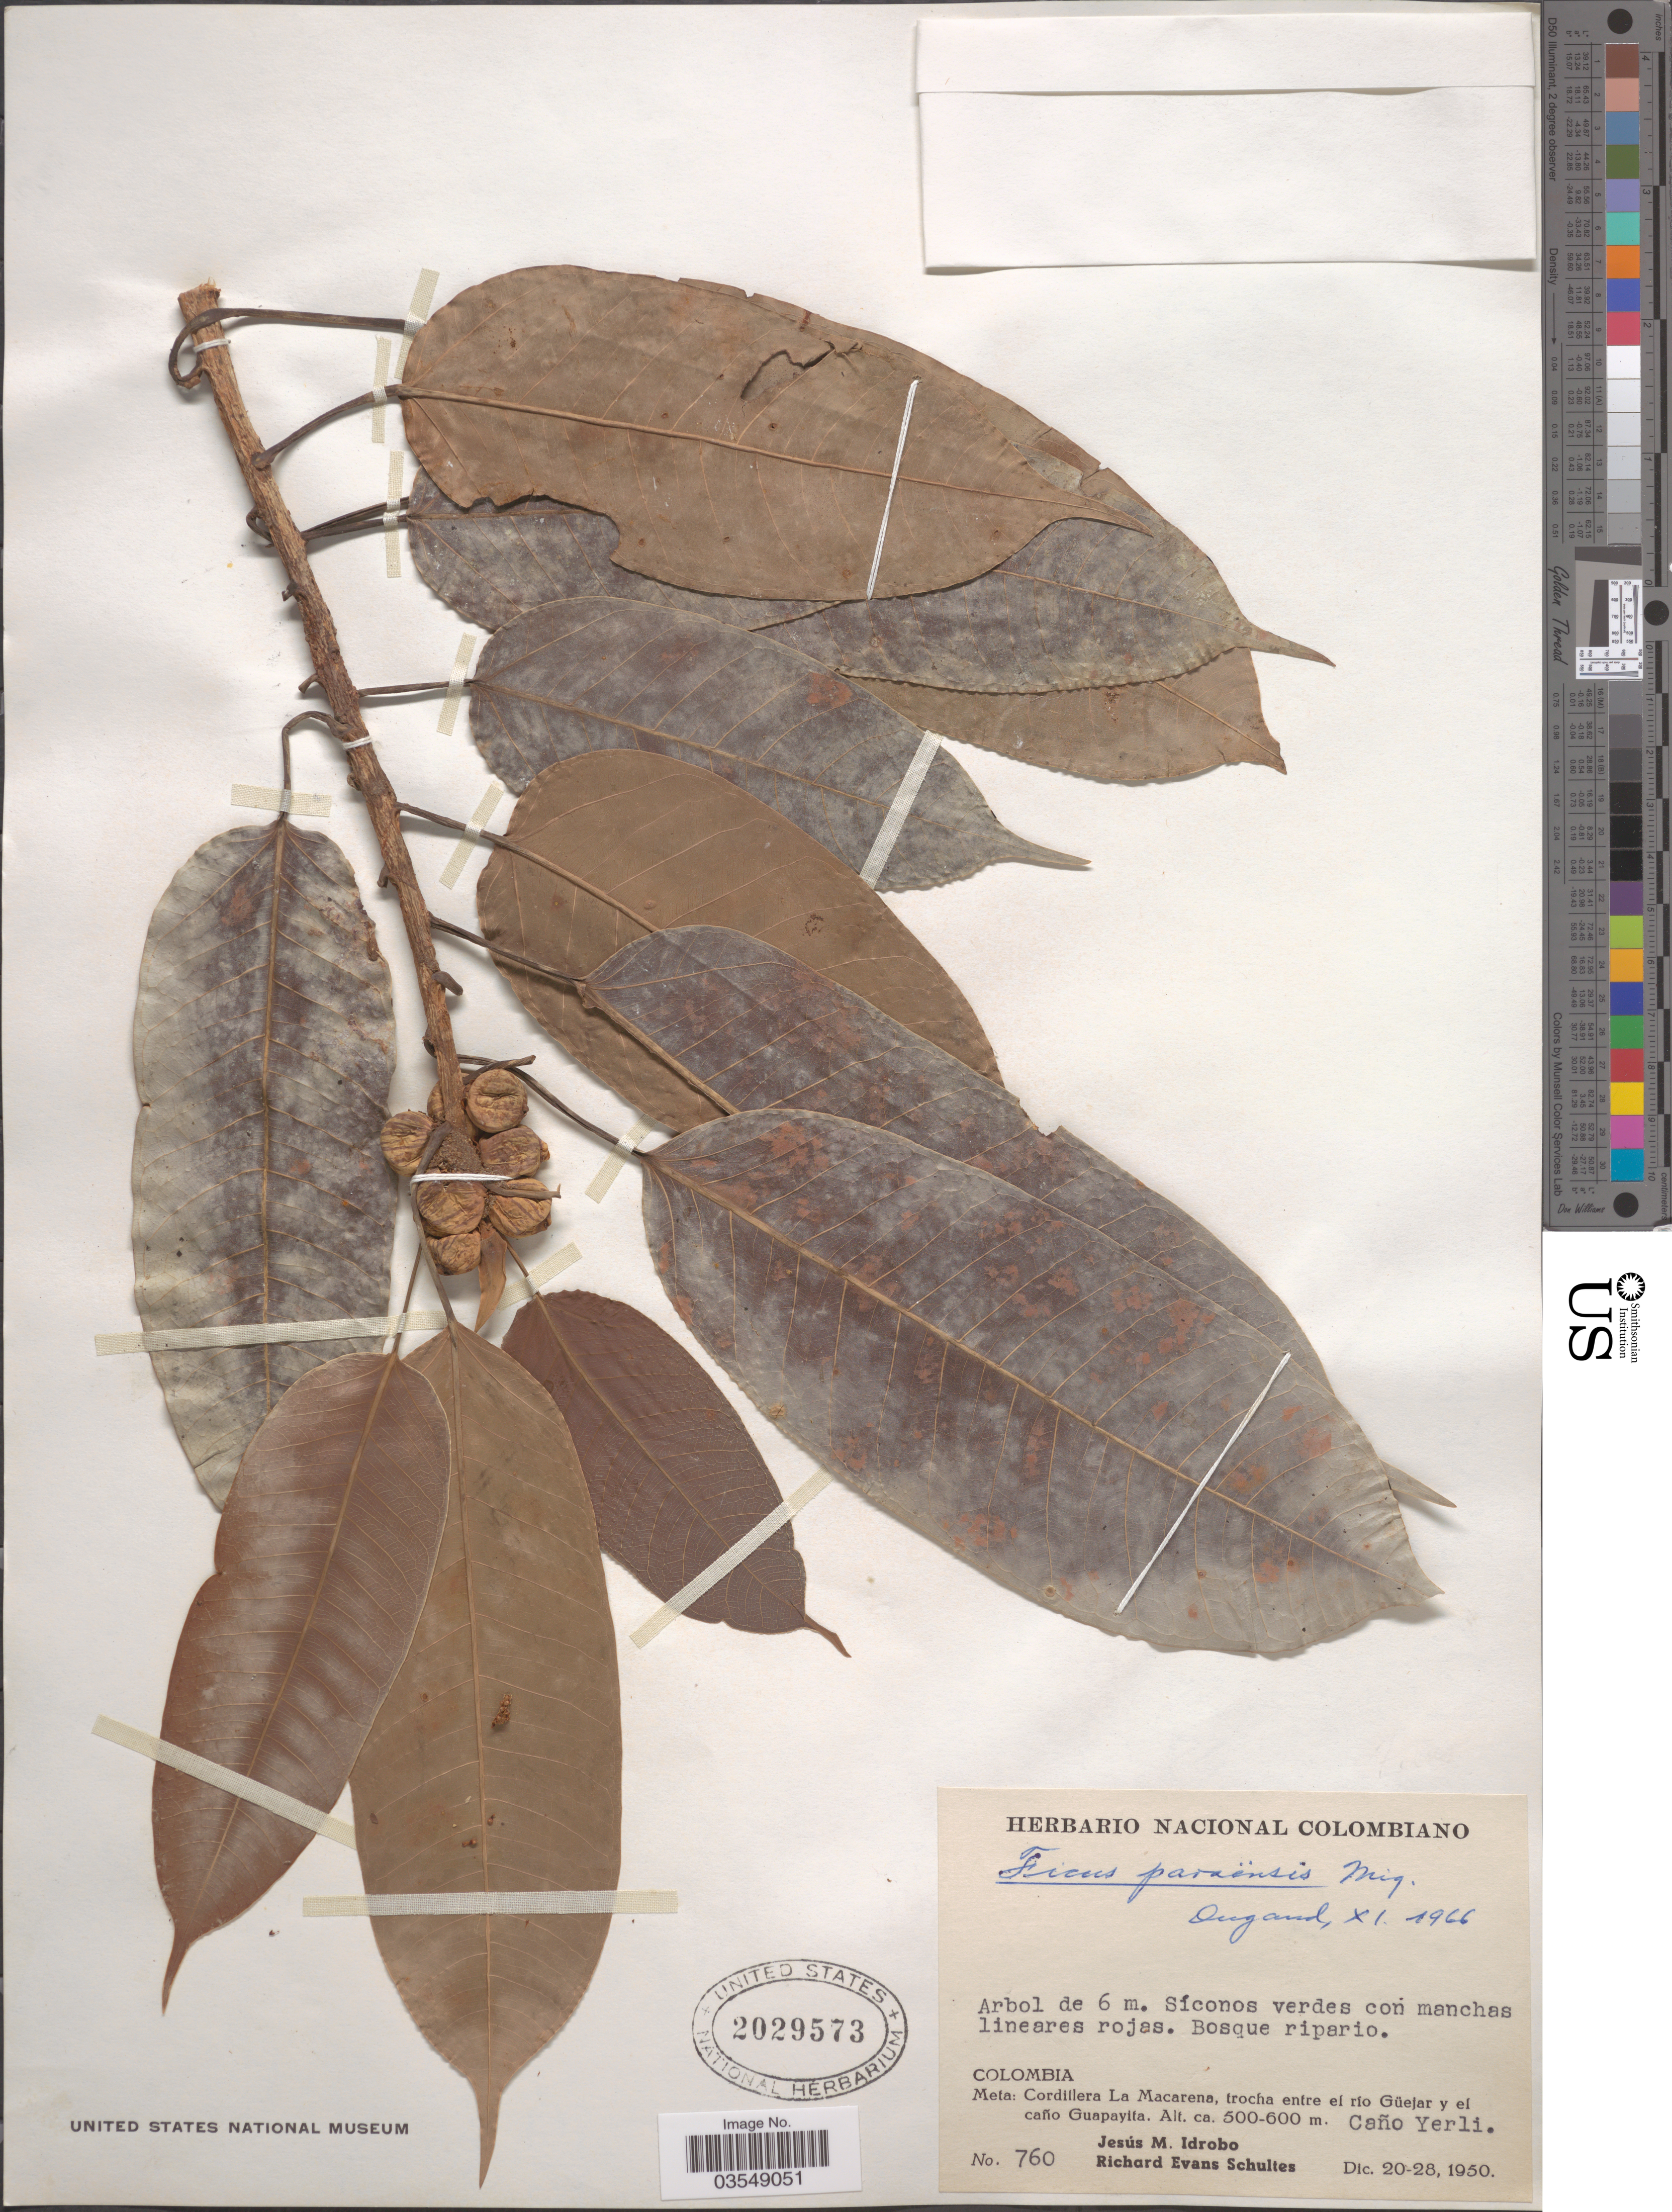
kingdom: Plantae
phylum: Tracheophyta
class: Magnoliopsida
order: Rosales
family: Moraceae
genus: Ficus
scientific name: Ficus paraensis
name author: (Miq.) Miq.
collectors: J. M. Idrobo & R. E. Schultes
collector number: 760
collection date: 1950-12-20/1950-12-28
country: Colombia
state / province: Meta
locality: Cordillera La Macarena, trocha entre el río Güejar y el caño Guapayita. Caño Yerli.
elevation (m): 500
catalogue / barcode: US 2029573